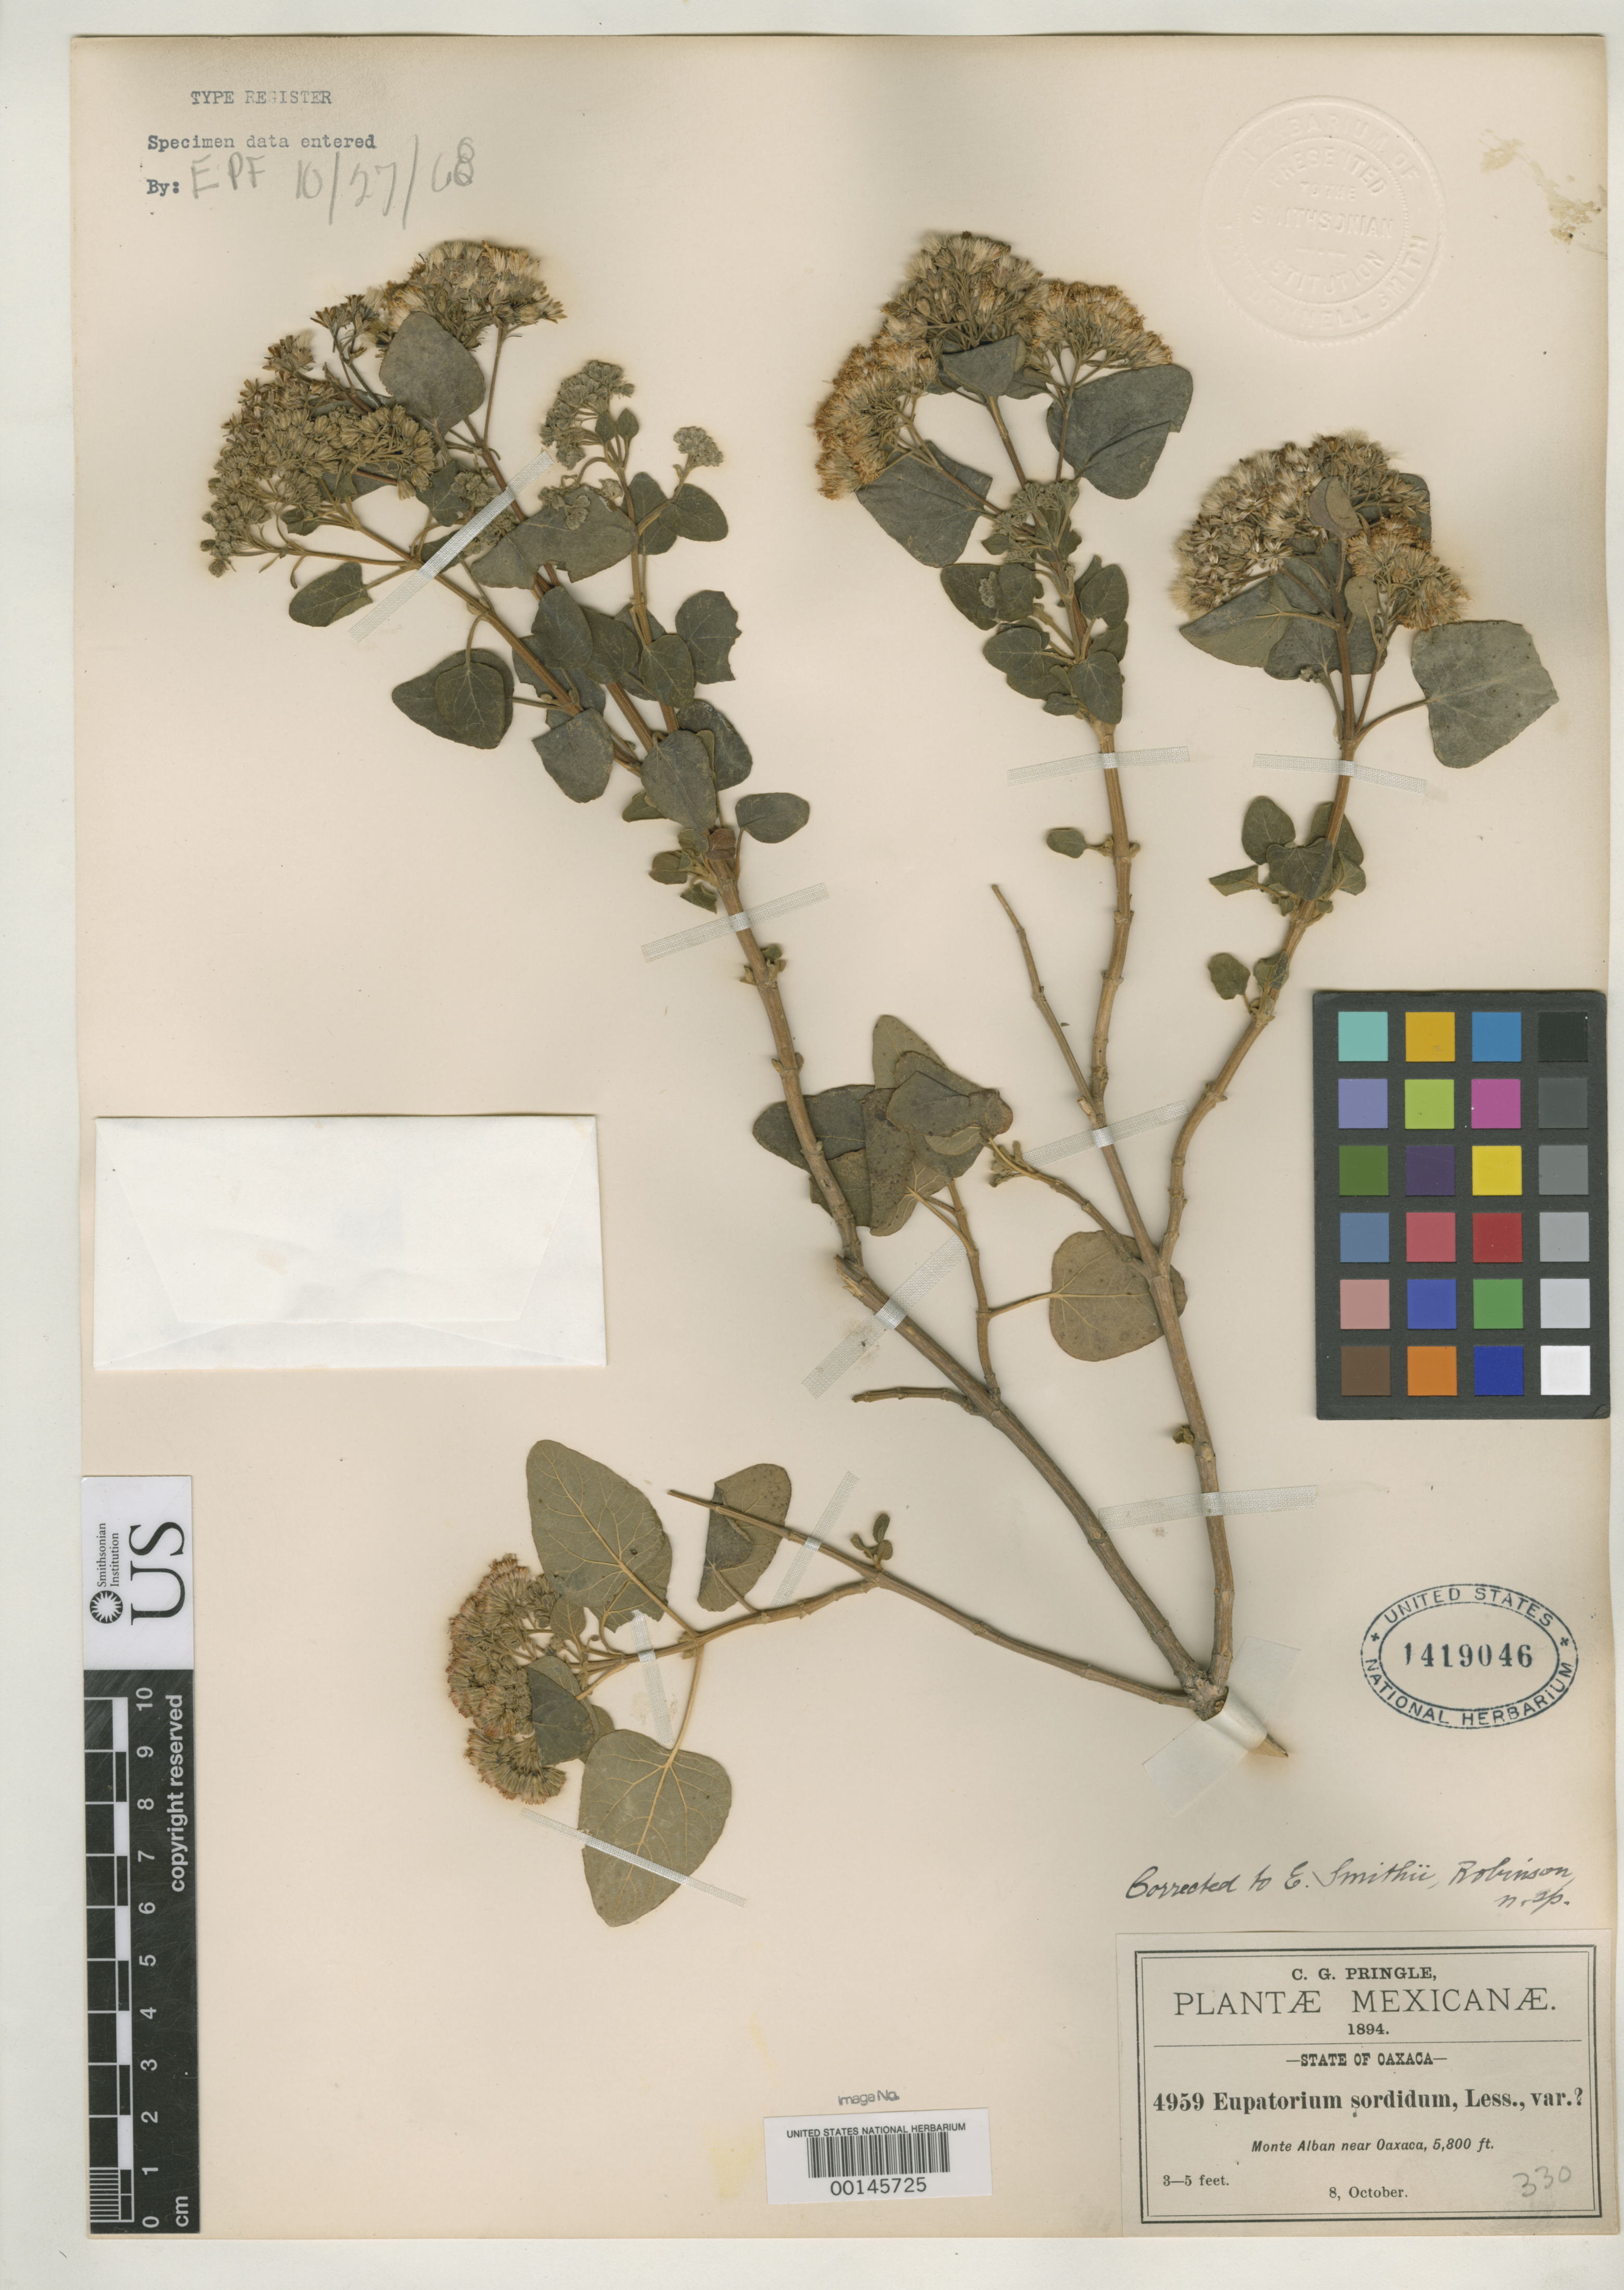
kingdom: Plantae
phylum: Tracheophyta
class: Magnoliopsida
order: Asterales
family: Asteraceae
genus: Eupatorium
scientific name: Eupatorium smithii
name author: B.L. Rob.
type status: Isotype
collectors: C. G. Pringle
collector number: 4959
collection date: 1894-10-08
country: Mexico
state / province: Oaxaca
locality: Monte Alban near Oaxaca.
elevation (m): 1768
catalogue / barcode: US 1419046